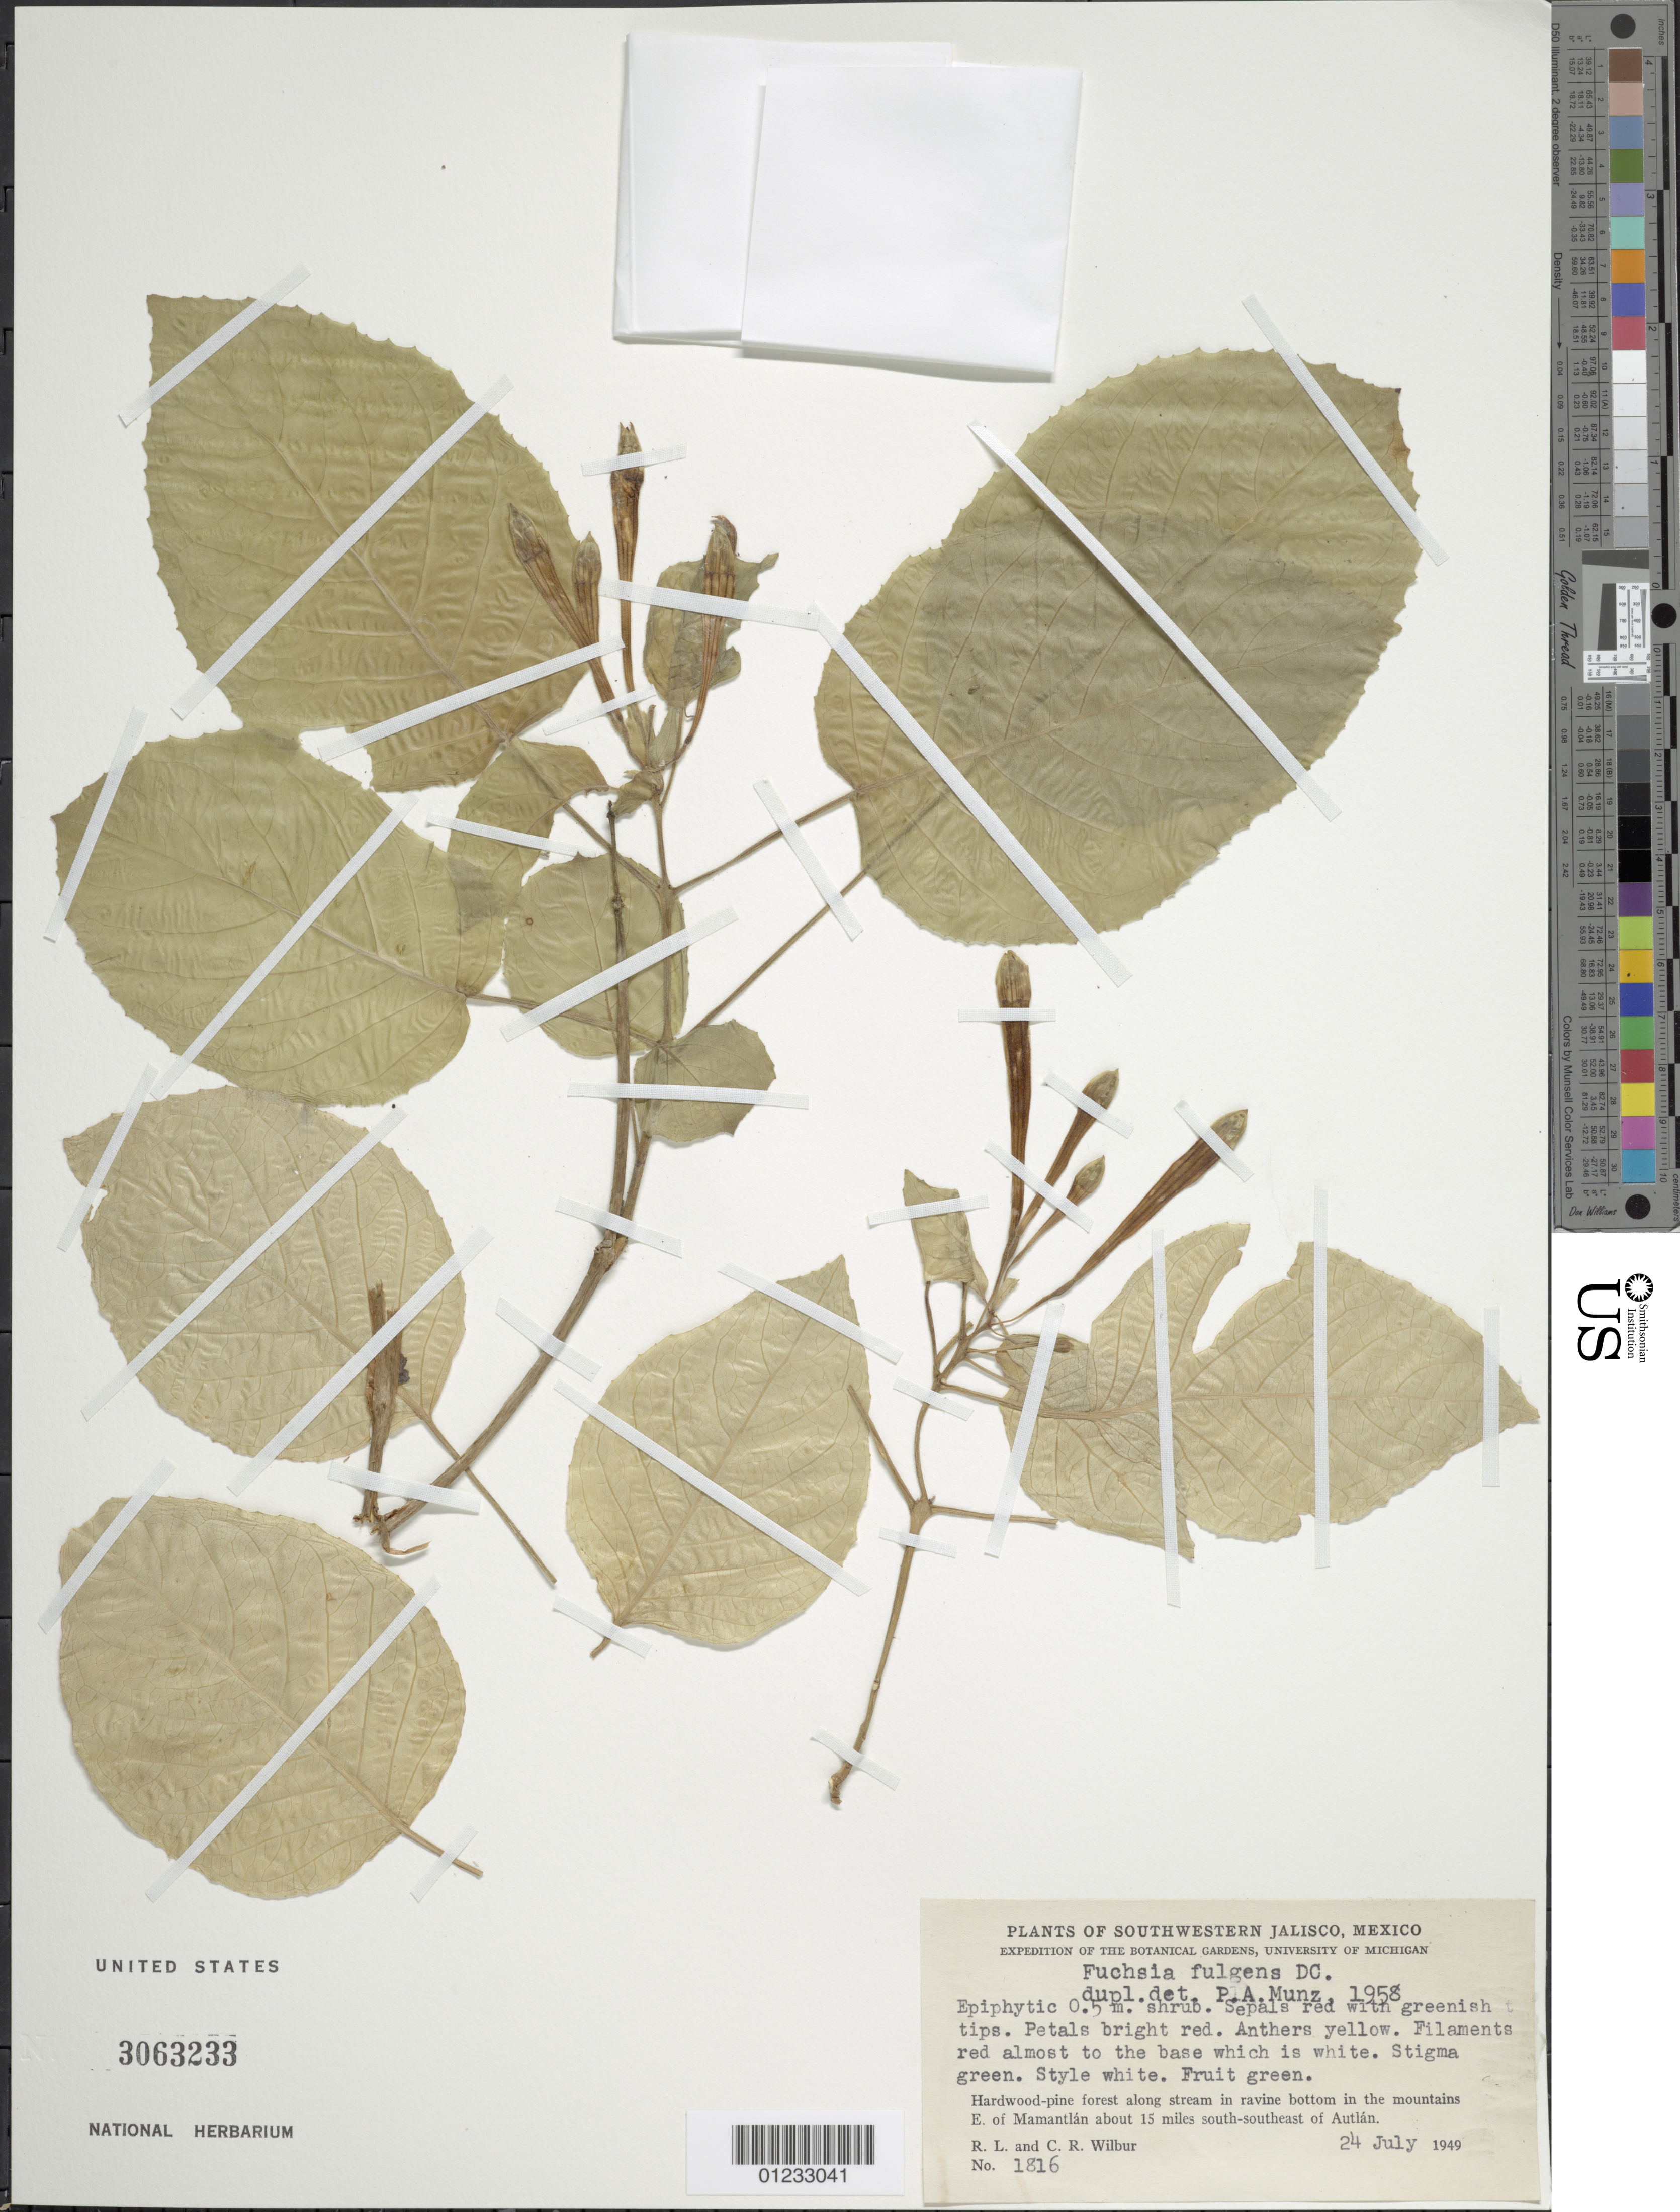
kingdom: Plantae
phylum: Tracheophyta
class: Magnoliopsida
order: Myrtales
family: Onagraceae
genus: Fuchsia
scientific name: Fuchsia fulgens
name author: DC.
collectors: R. L. Wilbur & C. Wilbur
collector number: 1816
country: Mexico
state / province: Jalisco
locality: Along stream in ravine bottom in the moutains east of Mamantlan, about 15 miles SSE of Autlan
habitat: Hardwood-pine forest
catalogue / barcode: US 3063233